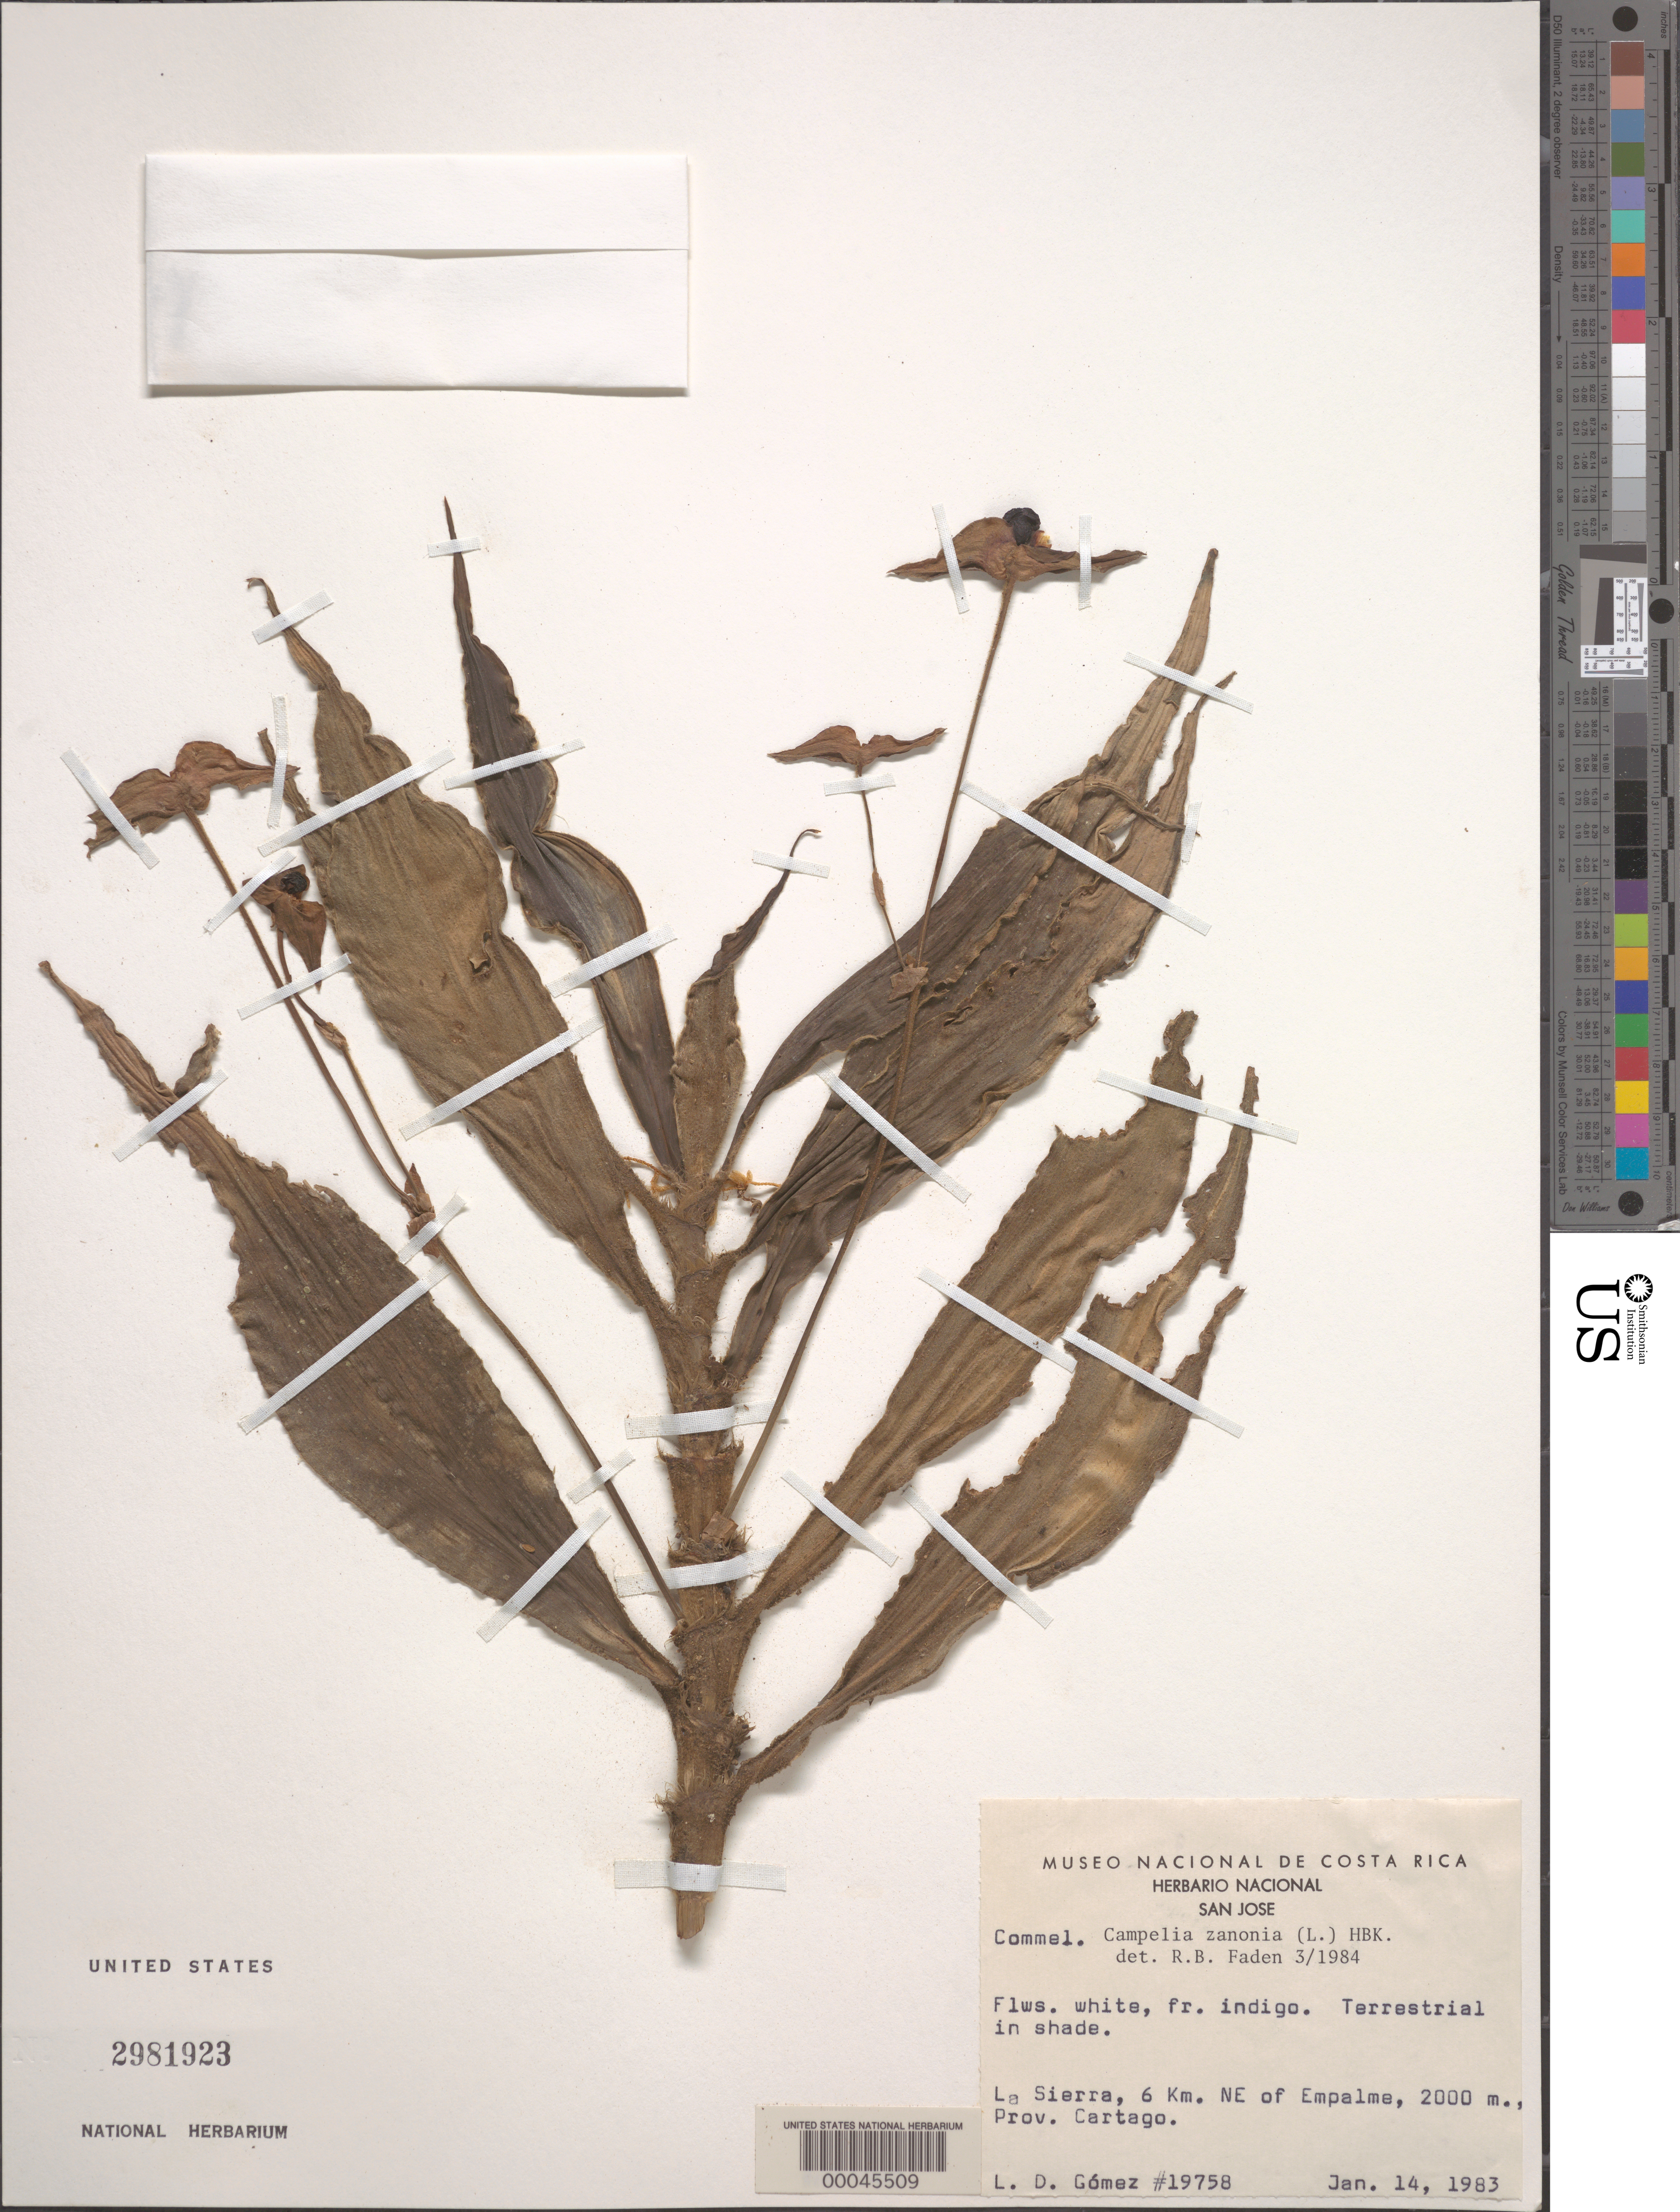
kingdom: Plantae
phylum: Tracheophyta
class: Liliopsida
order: Commelinales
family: Commelinaceae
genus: Tradescantia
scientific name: Tradescantia zanonia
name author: (L.) Sw.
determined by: Faden, Robert B., (US), Smithsonian Institution - National Museum of Natural History (UNITED STATES)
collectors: L. D. Gómez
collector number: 19758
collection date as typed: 14 Jan 1983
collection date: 1983-01-14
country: Costa Rica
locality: La Sierra, NE of Empalme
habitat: Shaded area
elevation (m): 2000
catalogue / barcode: US 2981923